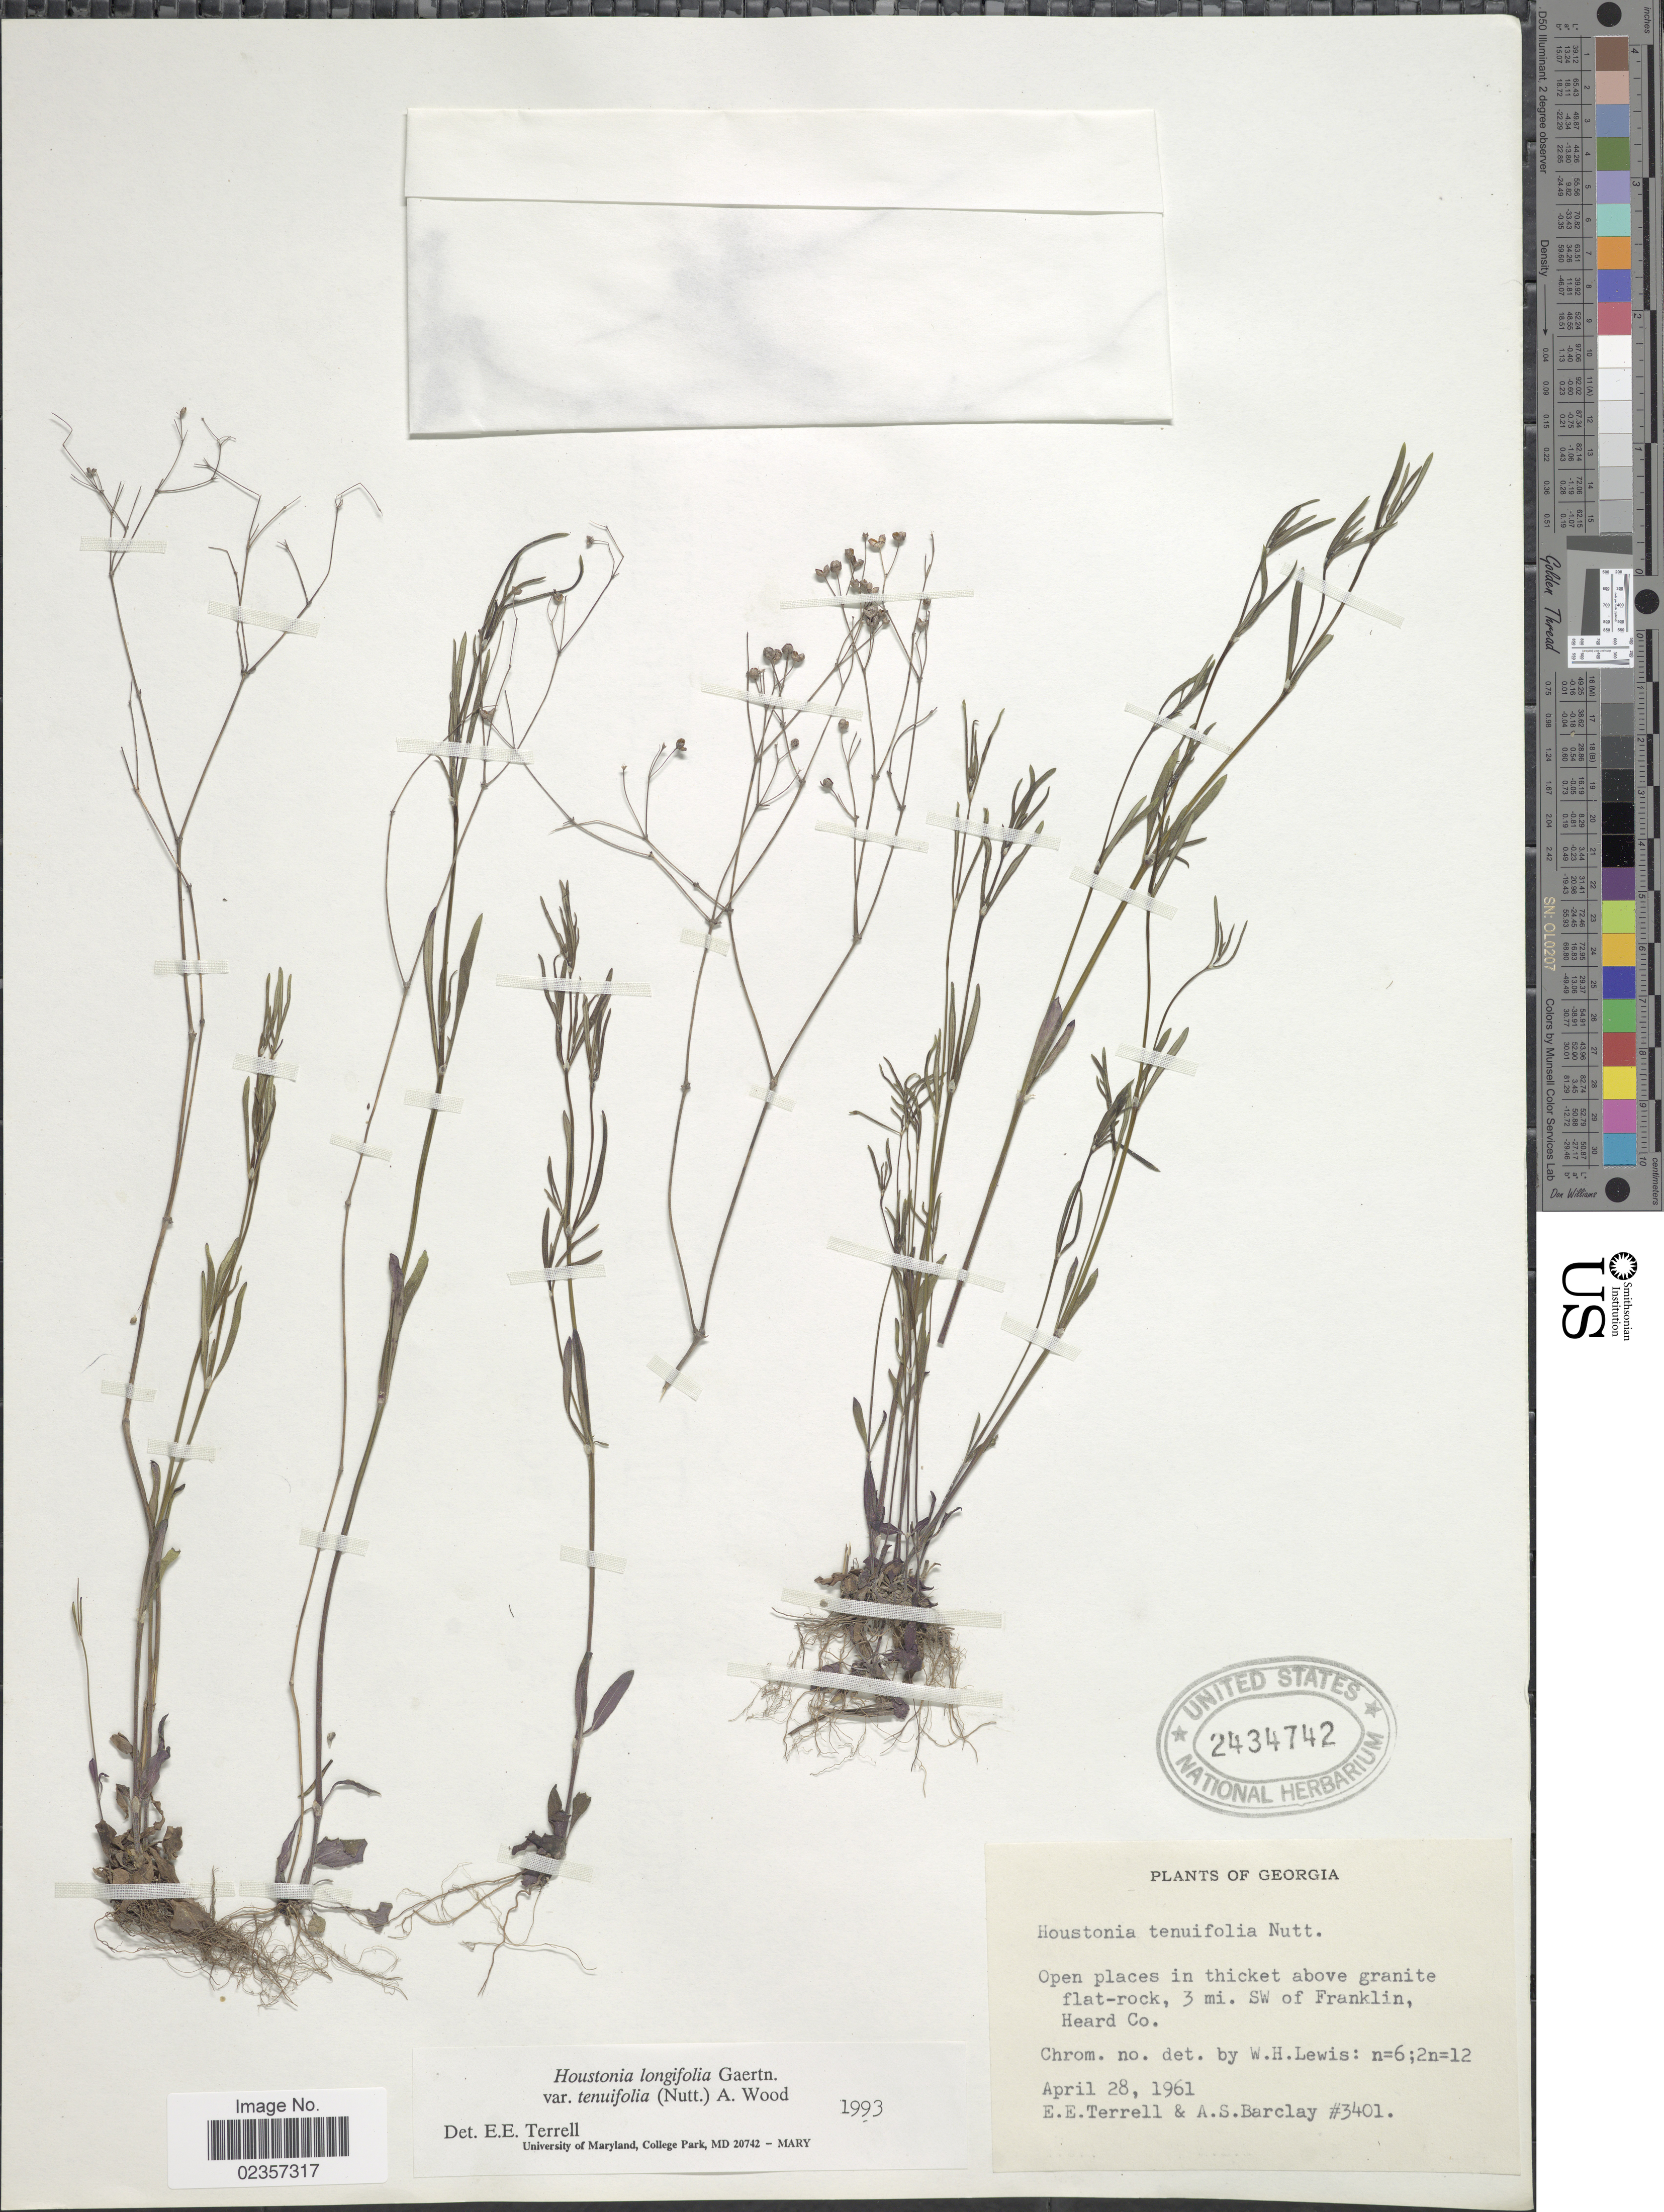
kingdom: Plantae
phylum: Tracheophyta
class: Magnoliopsida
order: Gentianales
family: Rubiaceae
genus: Houstonia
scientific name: Houstonia longifolia var. tenuifolia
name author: (Nutt.) Alph. Wood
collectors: E. E. Terrell & A. S. Barclay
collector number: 3401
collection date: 1961-04-28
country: United States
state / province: Georgia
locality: Open places in thicket above granite flat-rock, 3 mi. SW of Franklin, Heard Co.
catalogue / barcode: US 2434742